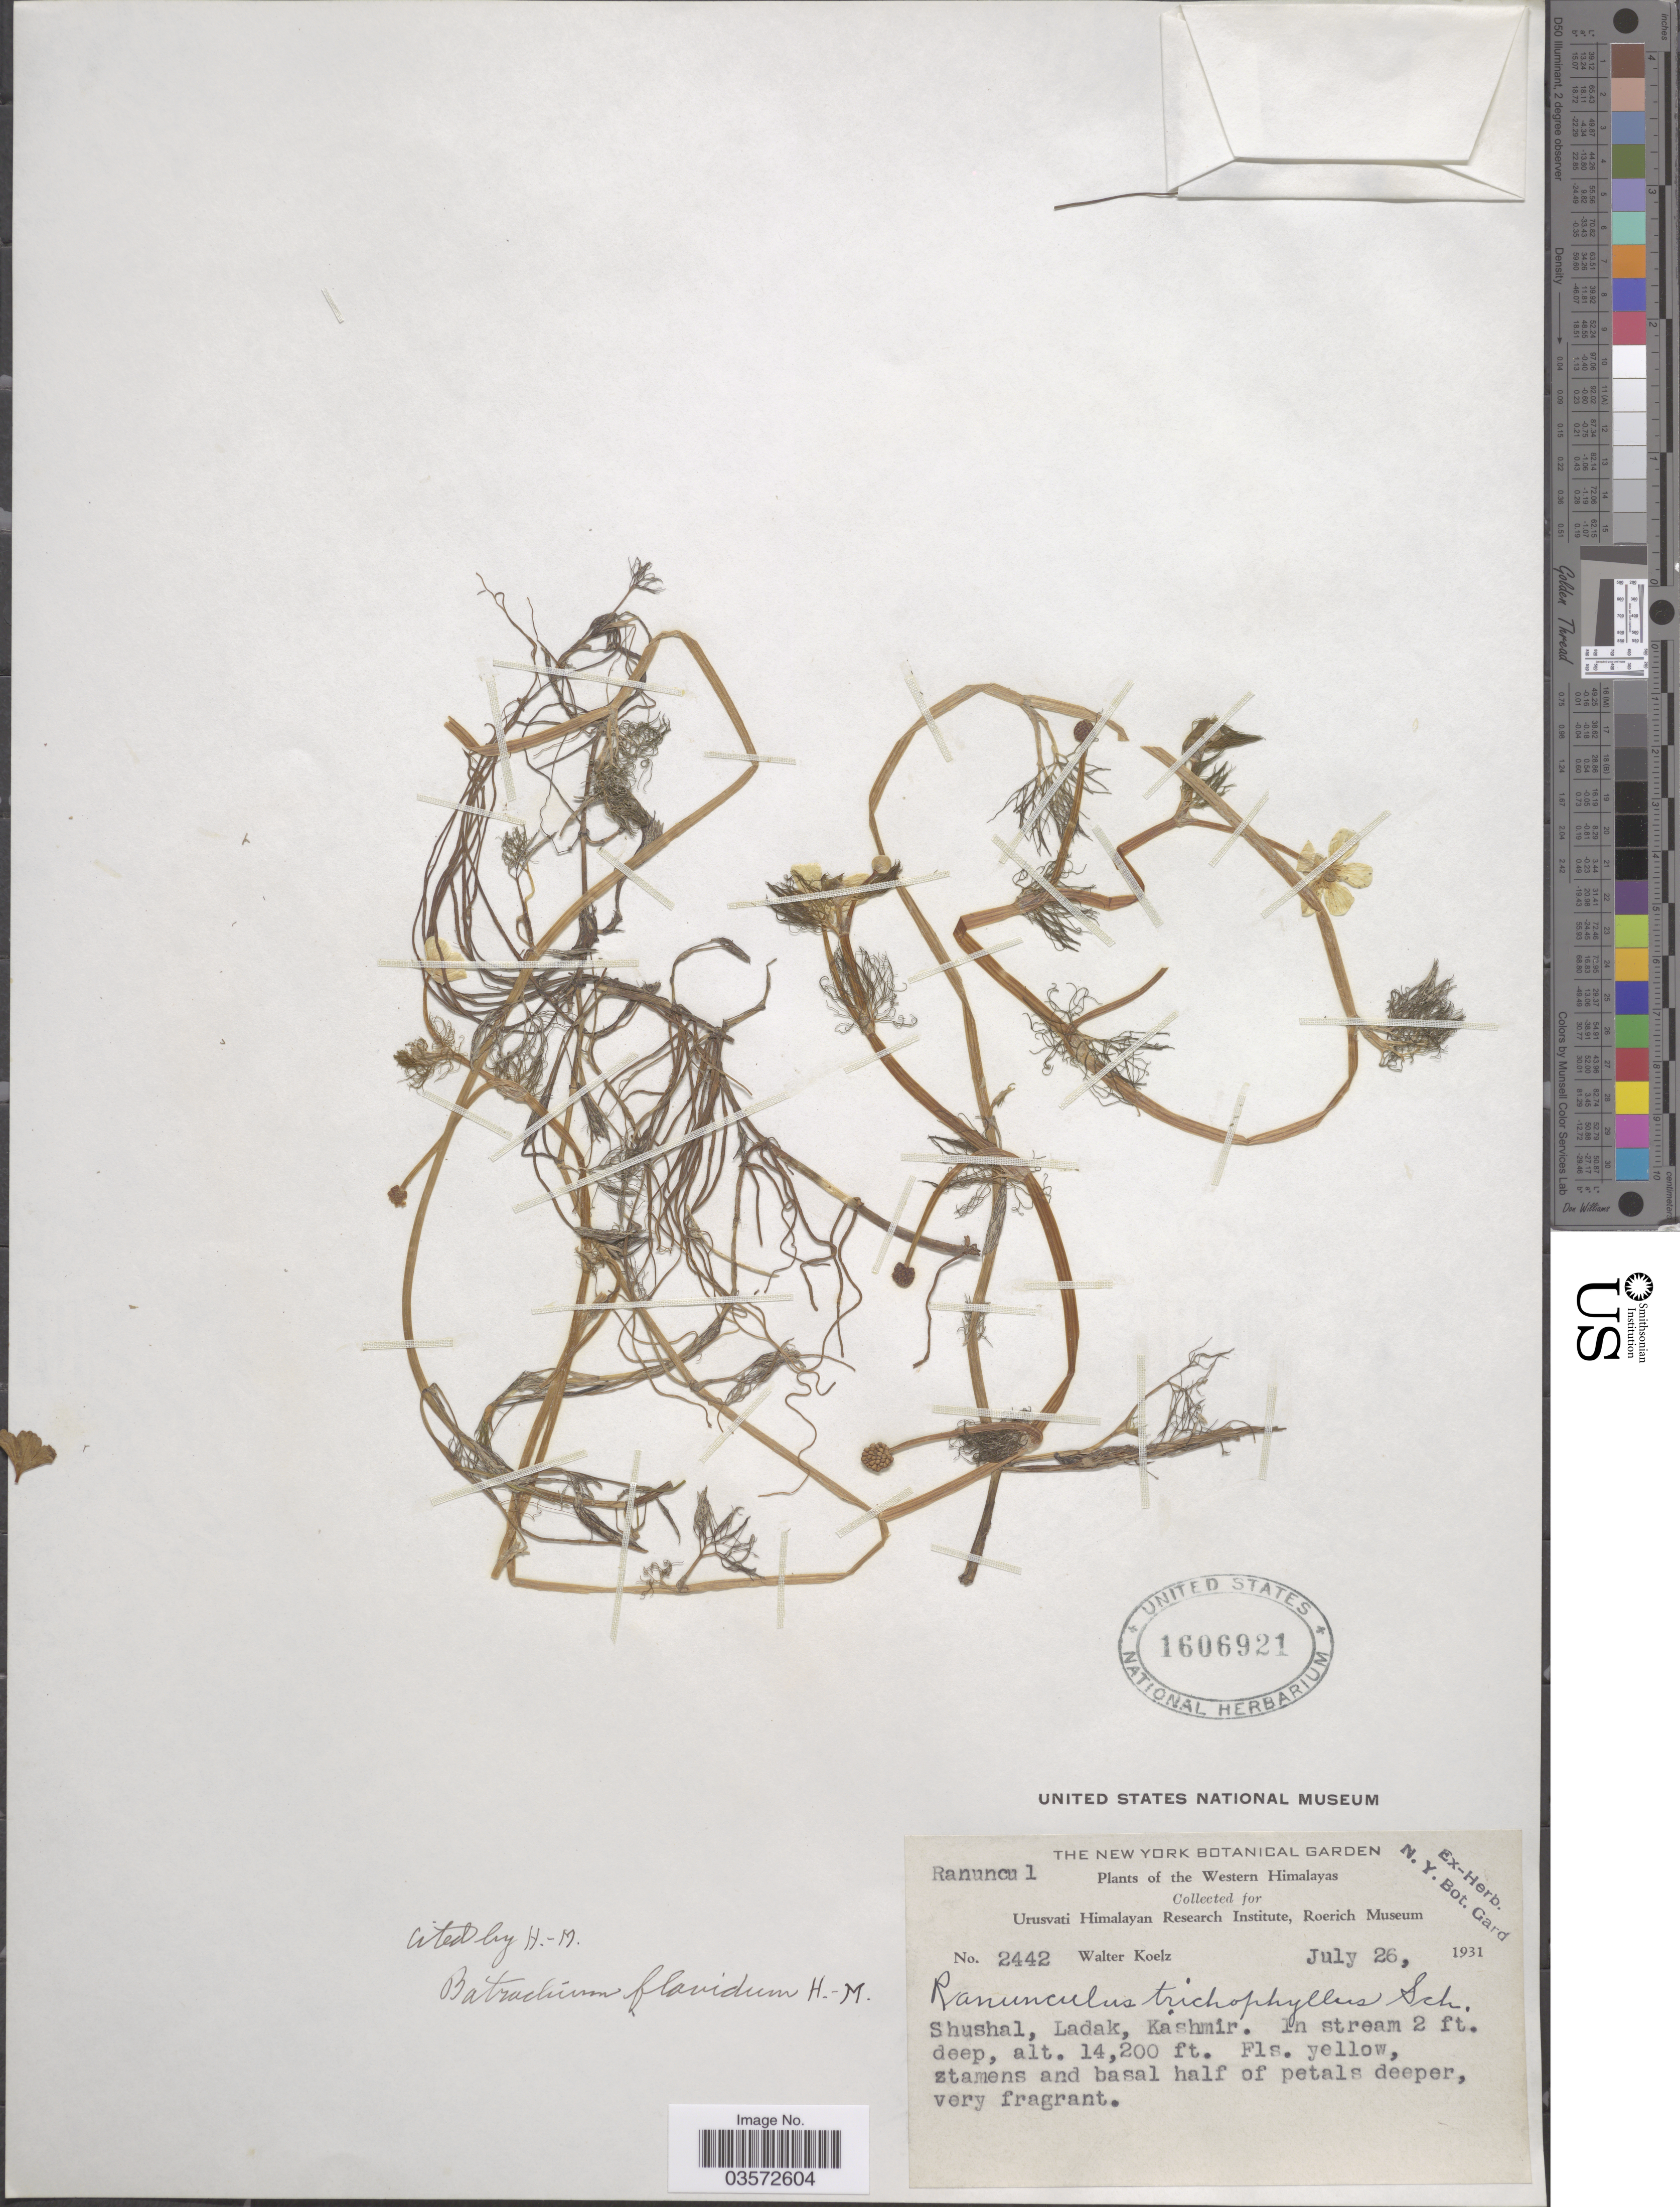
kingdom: Plantae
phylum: Tracheophyta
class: Magnoliopsida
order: Ranunculales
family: Ranunculaceae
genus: Ranunculus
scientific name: Ranunculus flavidus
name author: (Hand.-Mazz.) C.D.K. Cook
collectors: W. N. Koelz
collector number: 2442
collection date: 1931-07-26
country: India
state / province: Ladakh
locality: Western Himalayas. Shushal, Ladak, Kashmir.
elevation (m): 4328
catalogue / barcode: US 1606921